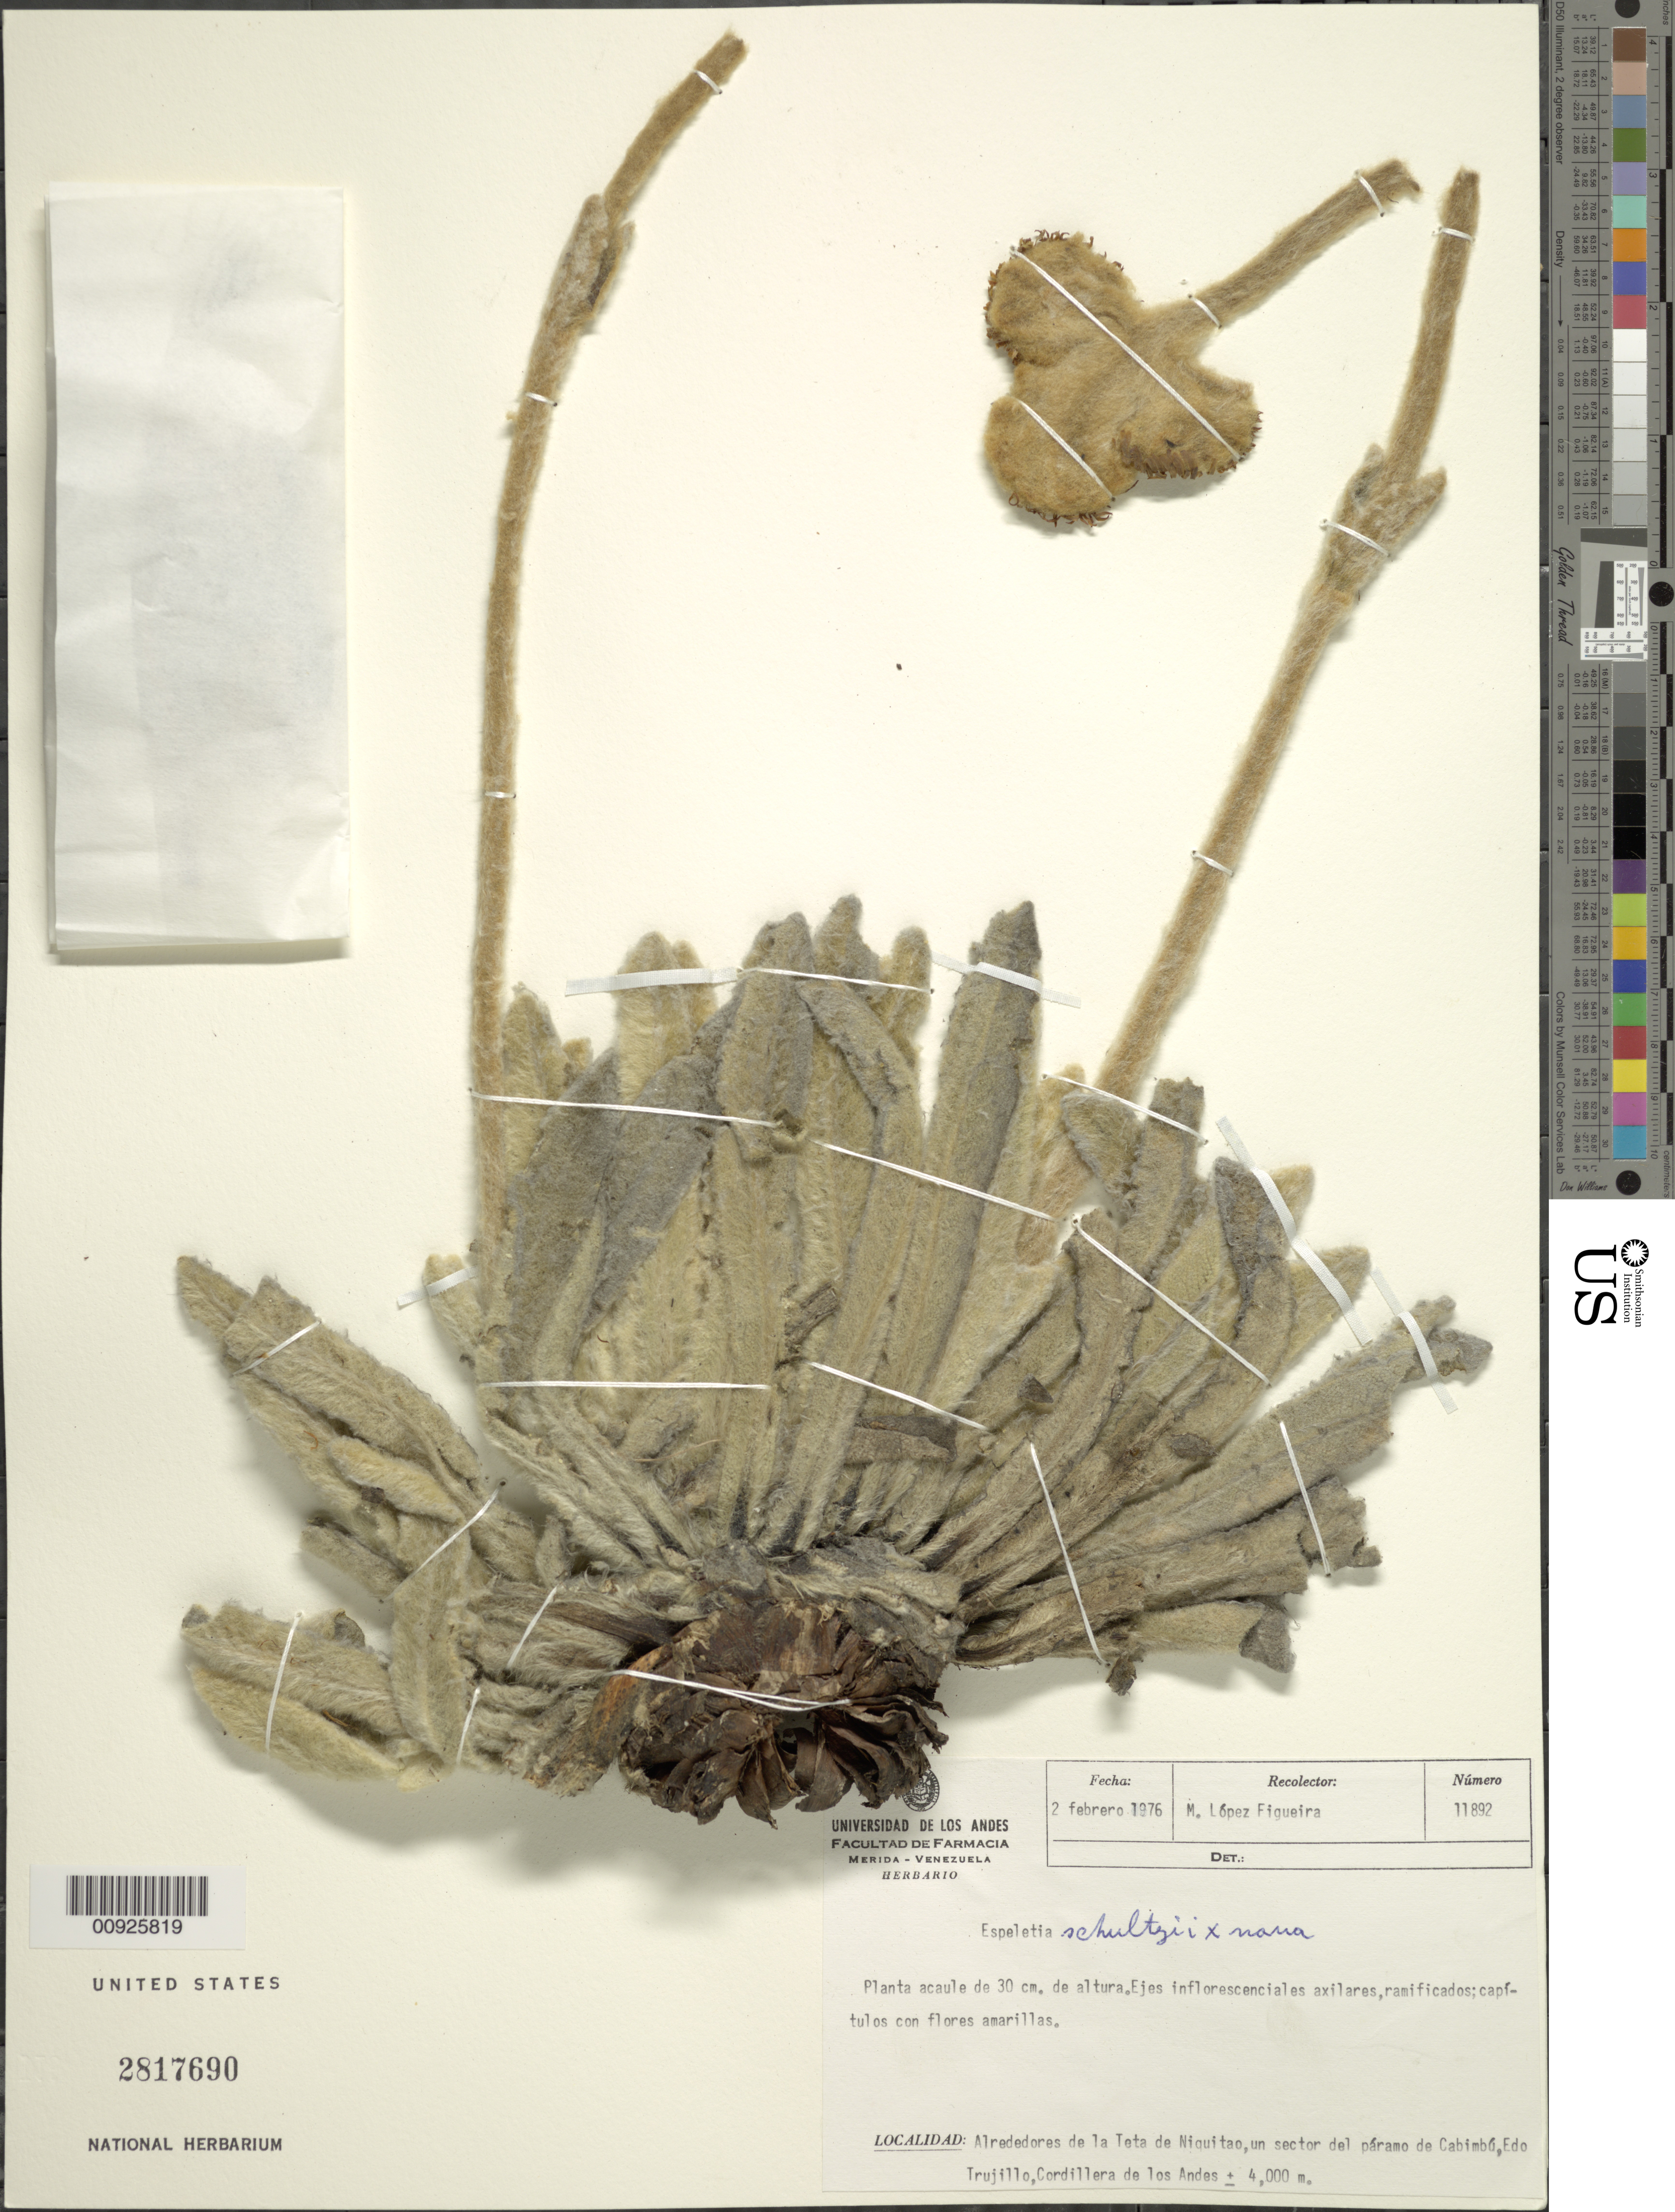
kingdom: Plantae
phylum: Tracheophyta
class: Magnoliopsida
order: Asterales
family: Asteraceae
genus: Espeletia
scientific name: Espeletia nana x E. schultzii Wedd.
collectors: M. López Figueiras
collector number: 11892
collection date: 1976-02-02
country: Venezuela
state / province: Trujillo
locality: P. de Cabimbú. Alrededores de la Teta de Niquitao, un sector del páramo de Cabimbú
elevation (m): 4000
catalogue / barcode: US 2817690